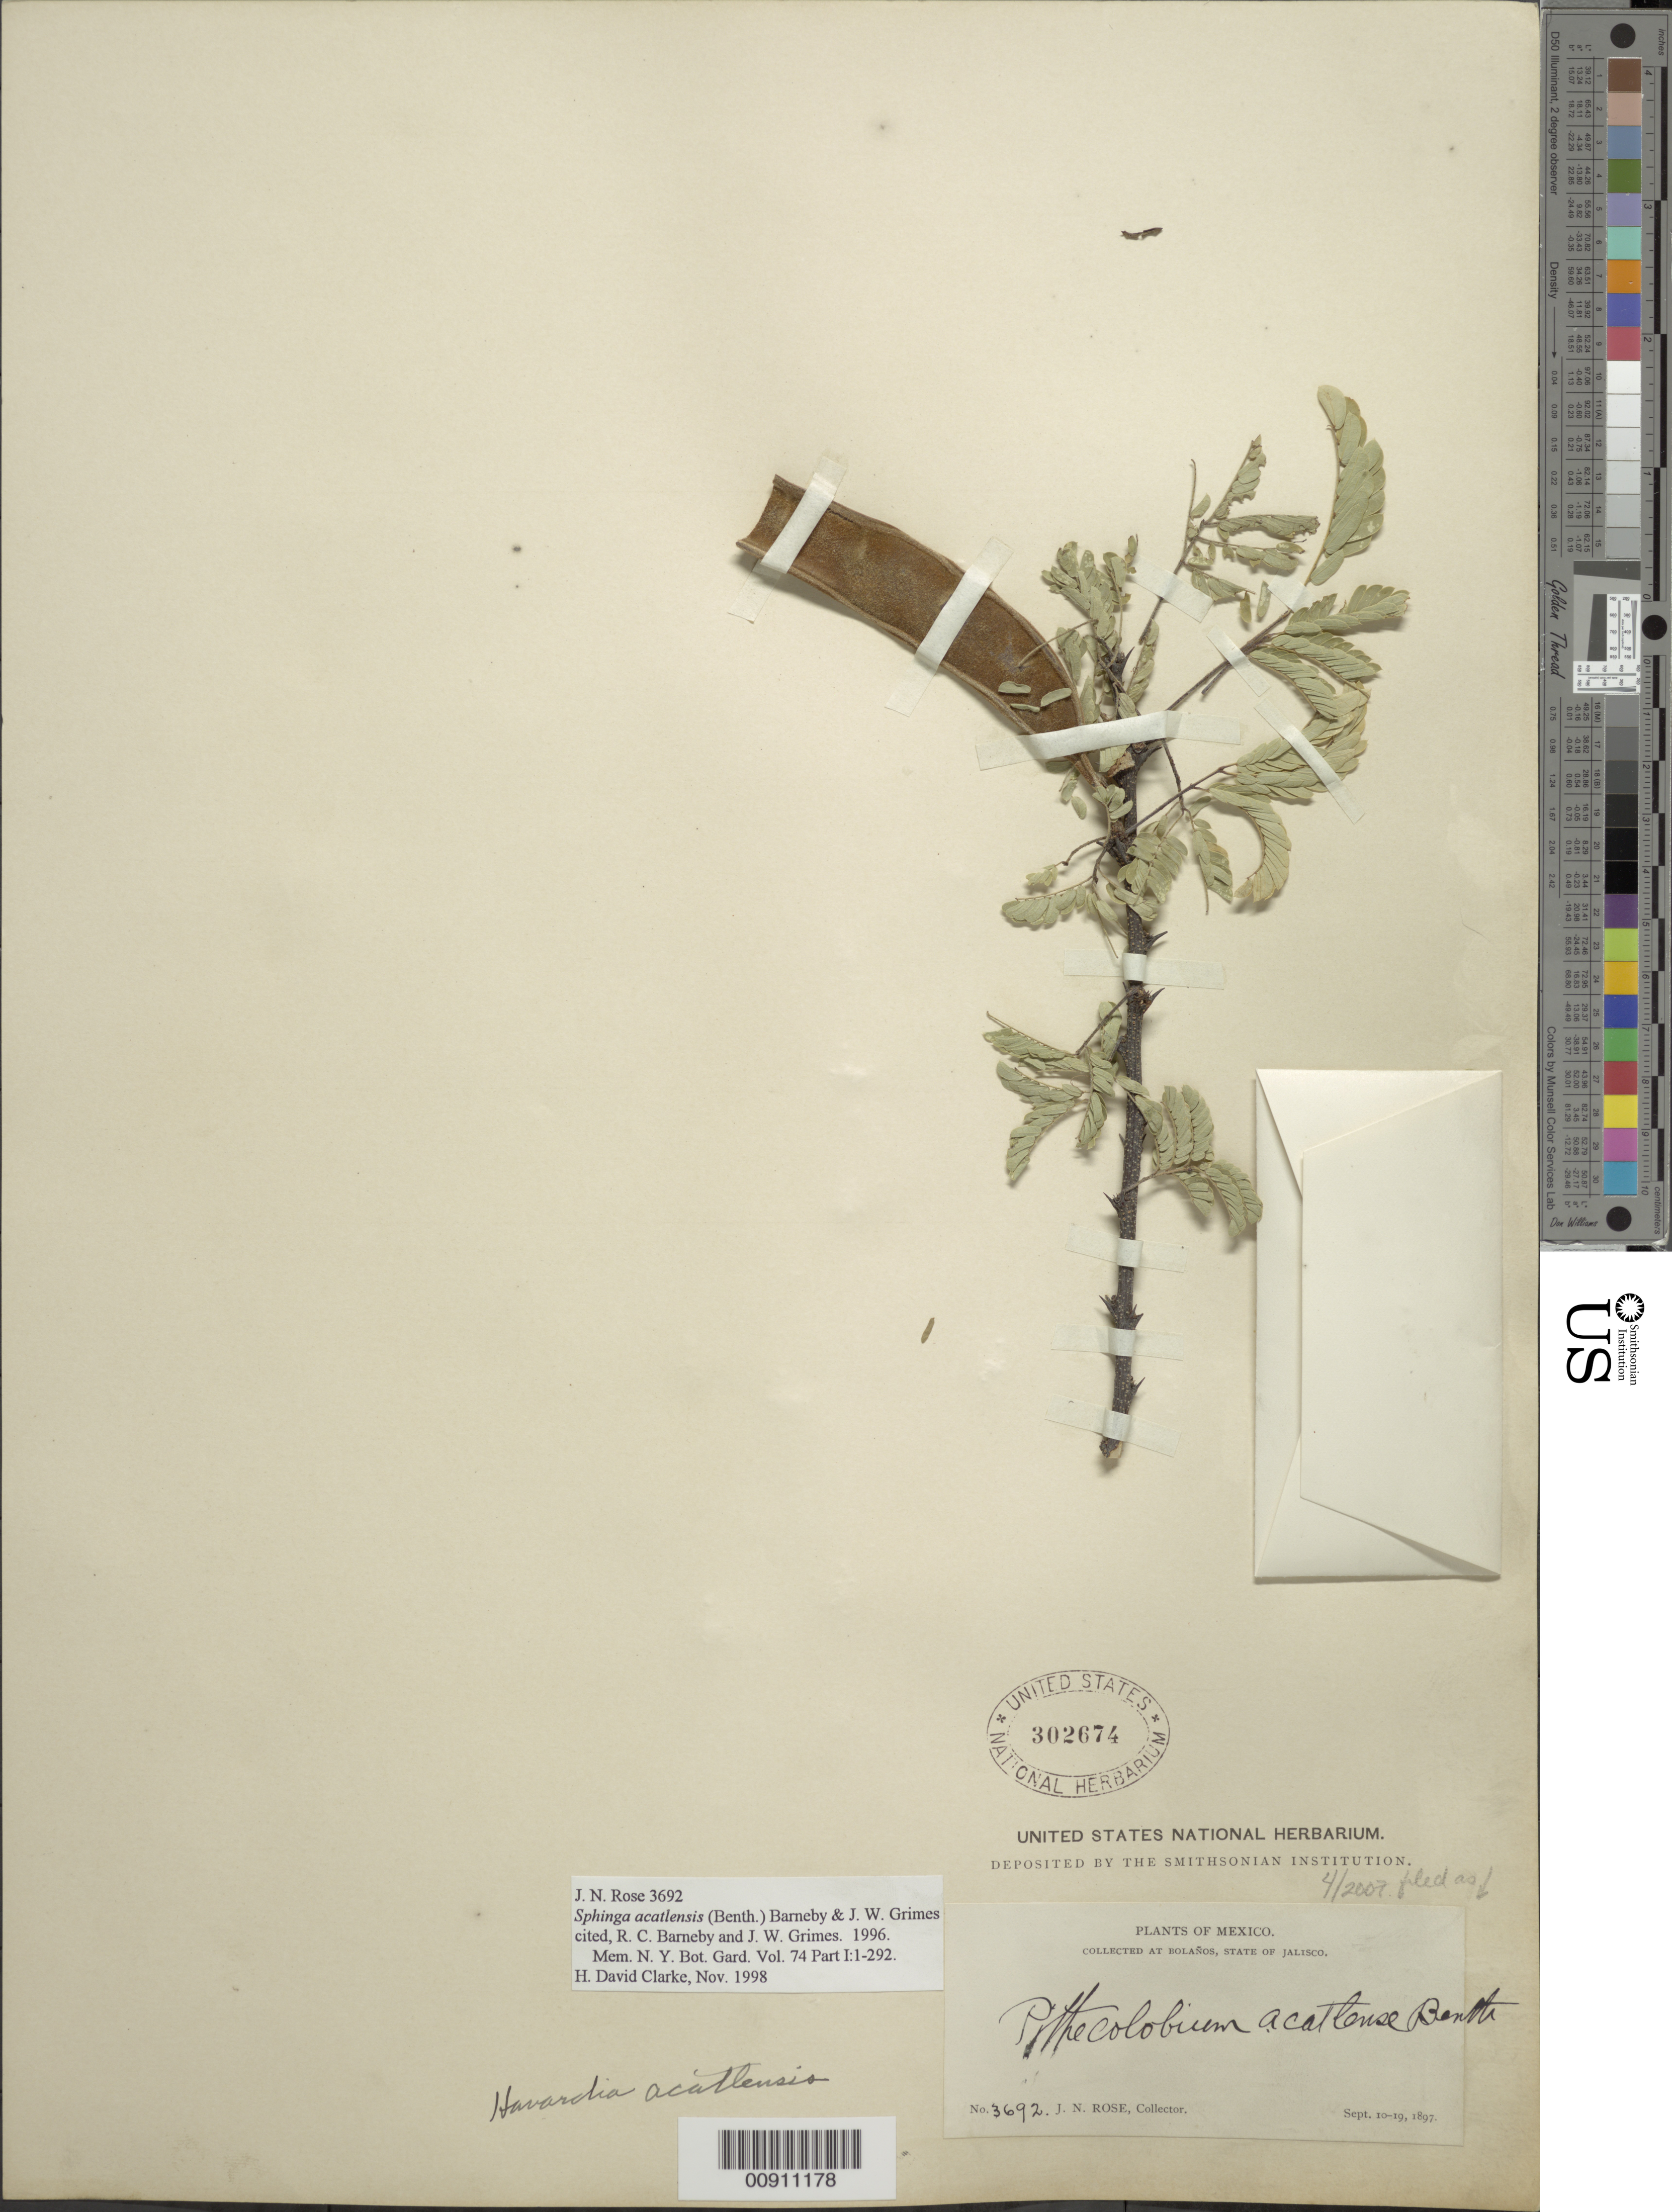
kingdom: Plantae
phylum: Tracheophyta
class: Magnoliopsida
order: Fabales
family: Fabaceae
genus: Sphinga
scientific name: Sphinga acatlensis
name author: (Benth.) Barneby & J.W. Grimes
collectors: J. N. Rose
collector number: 3692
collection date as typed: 10 Sep 1897 to 19 Sep 1897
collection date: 1897-09-10/1897-09-19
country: Mexico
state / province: Jalisco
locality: Bolaños, State of Jalisco.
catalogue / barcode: US 302674